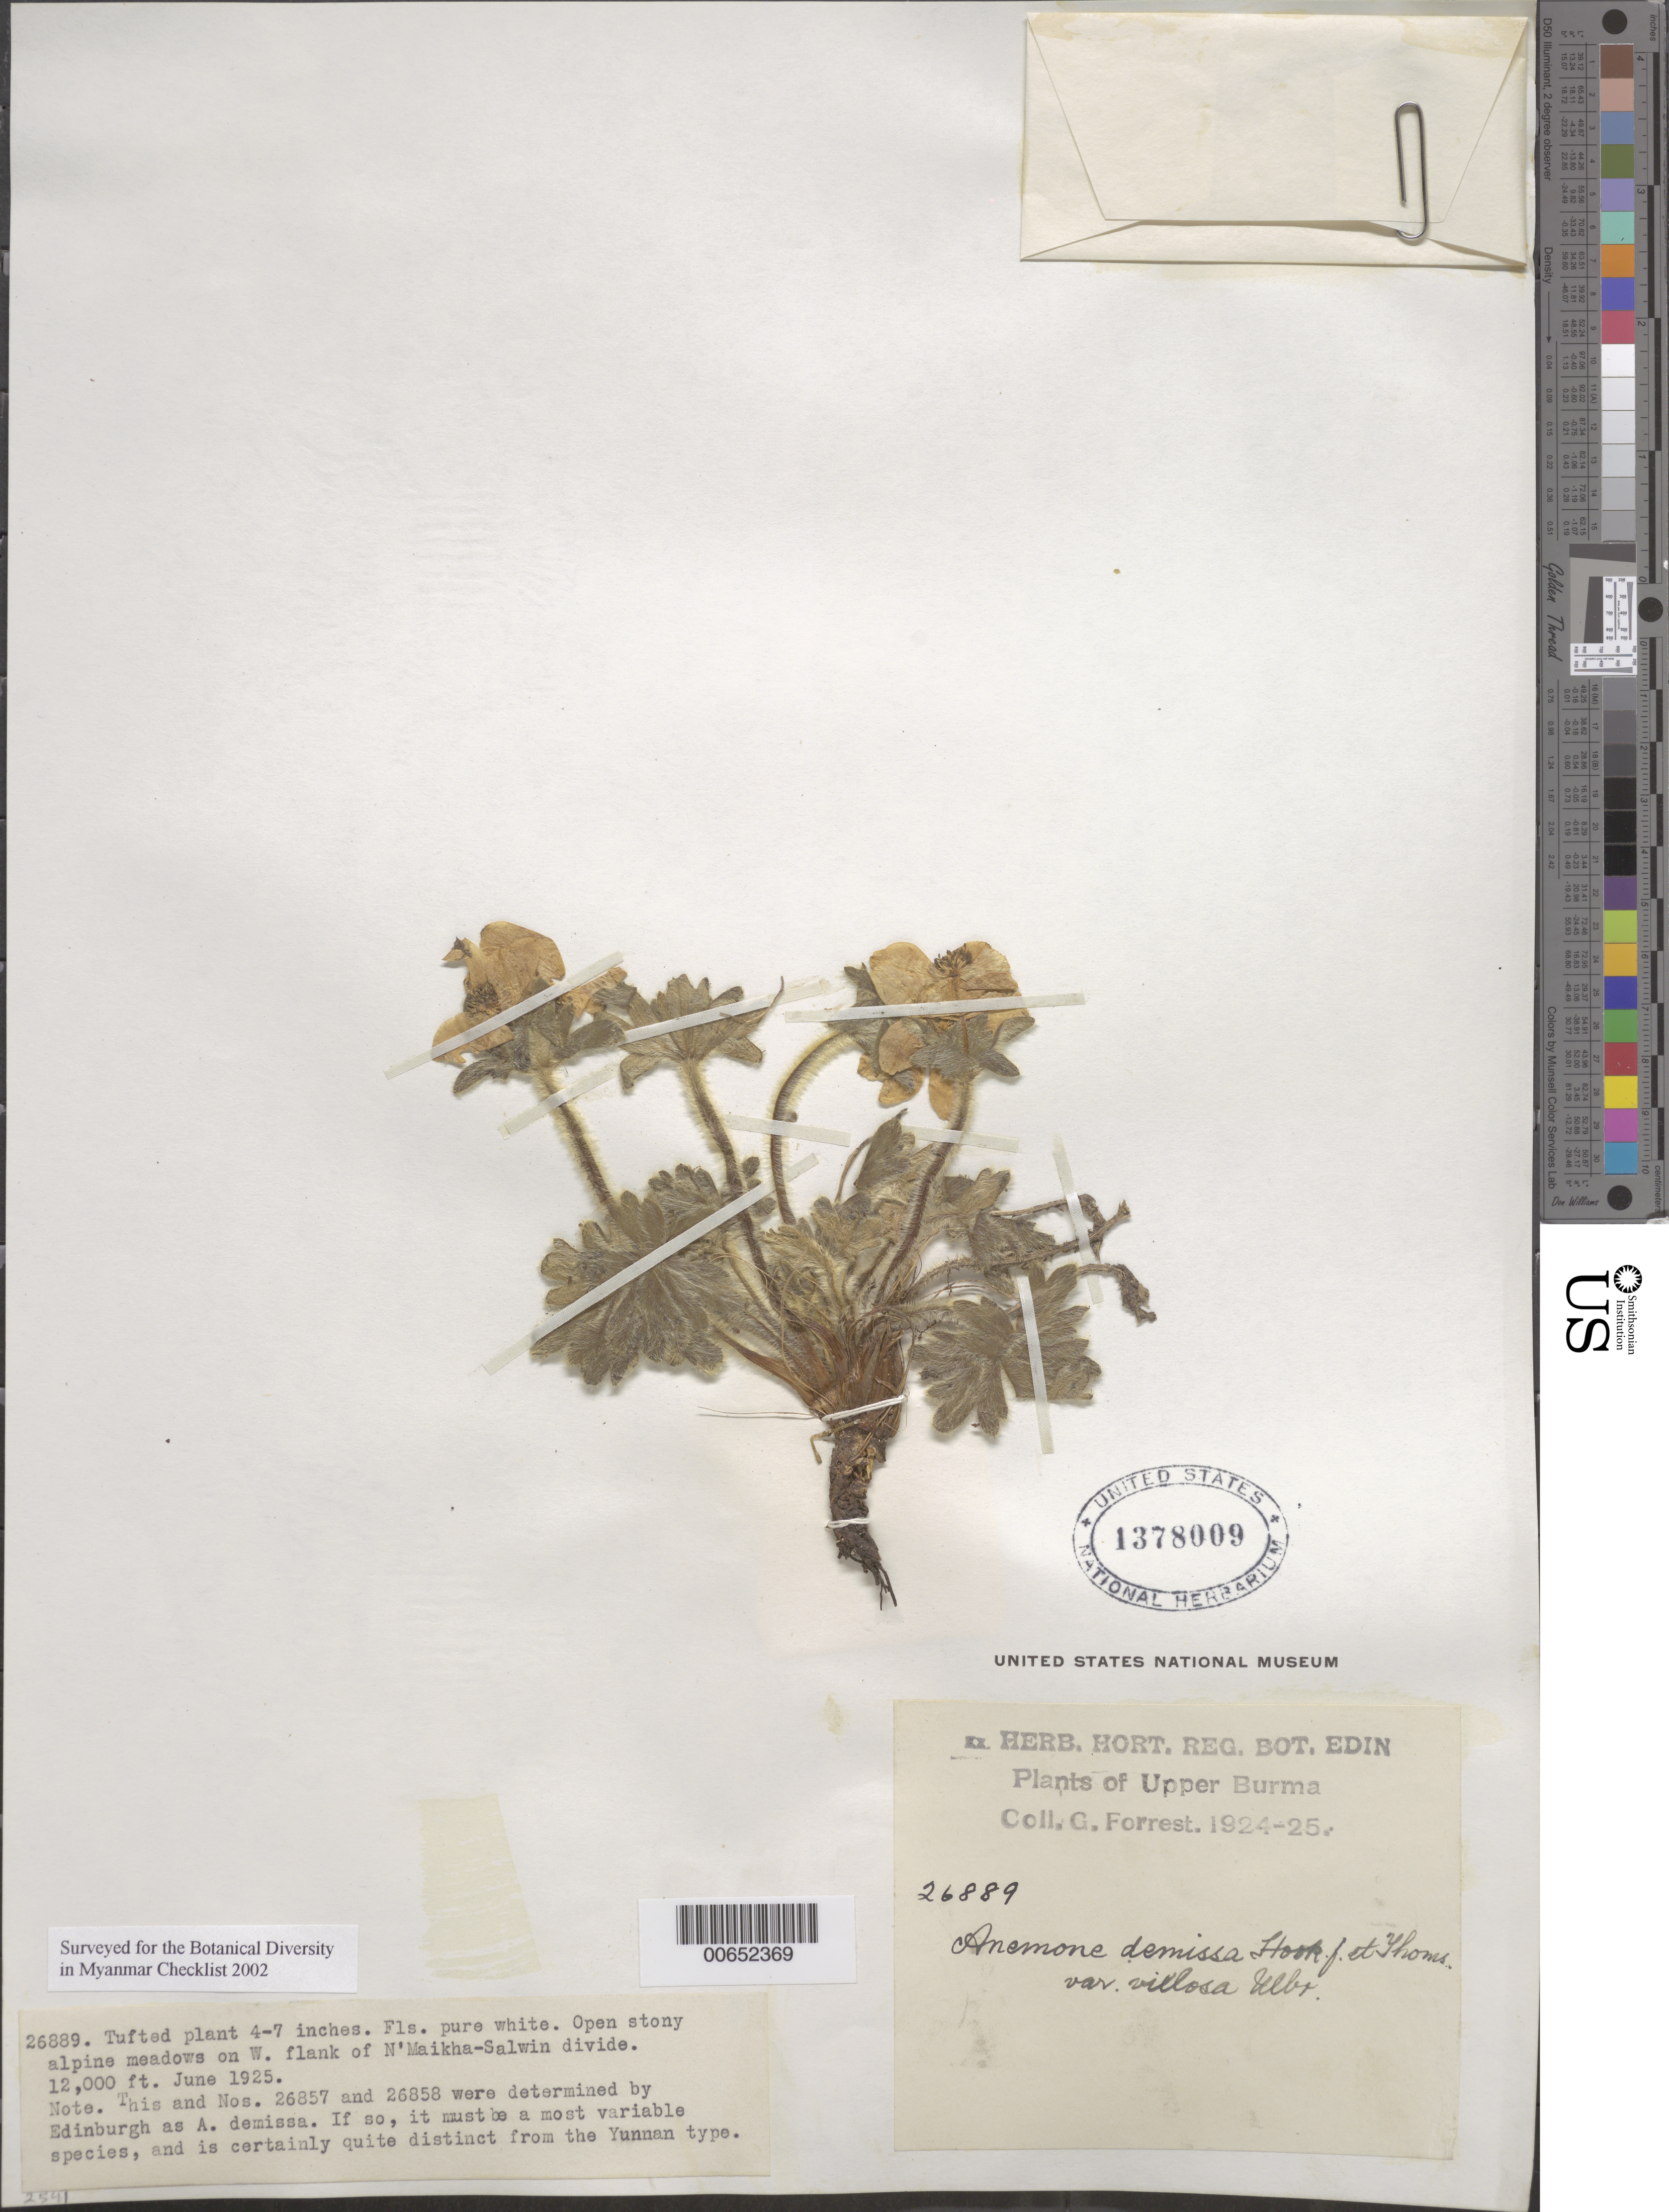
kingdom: Plantae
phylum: Tracheophyta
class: Magnoliopsida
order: Ranunculales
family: Ranunculaceae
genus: Anemone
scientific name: Anemone demissa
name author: (Thomson) Hook.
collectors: G. Forrest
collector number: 26889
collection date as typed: Jun 1925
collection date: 1925-06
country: Myanmar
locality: Upper Burma, W flank of N'Maikha-Salwin Divide.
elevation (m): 3658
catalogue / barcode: US 1378009